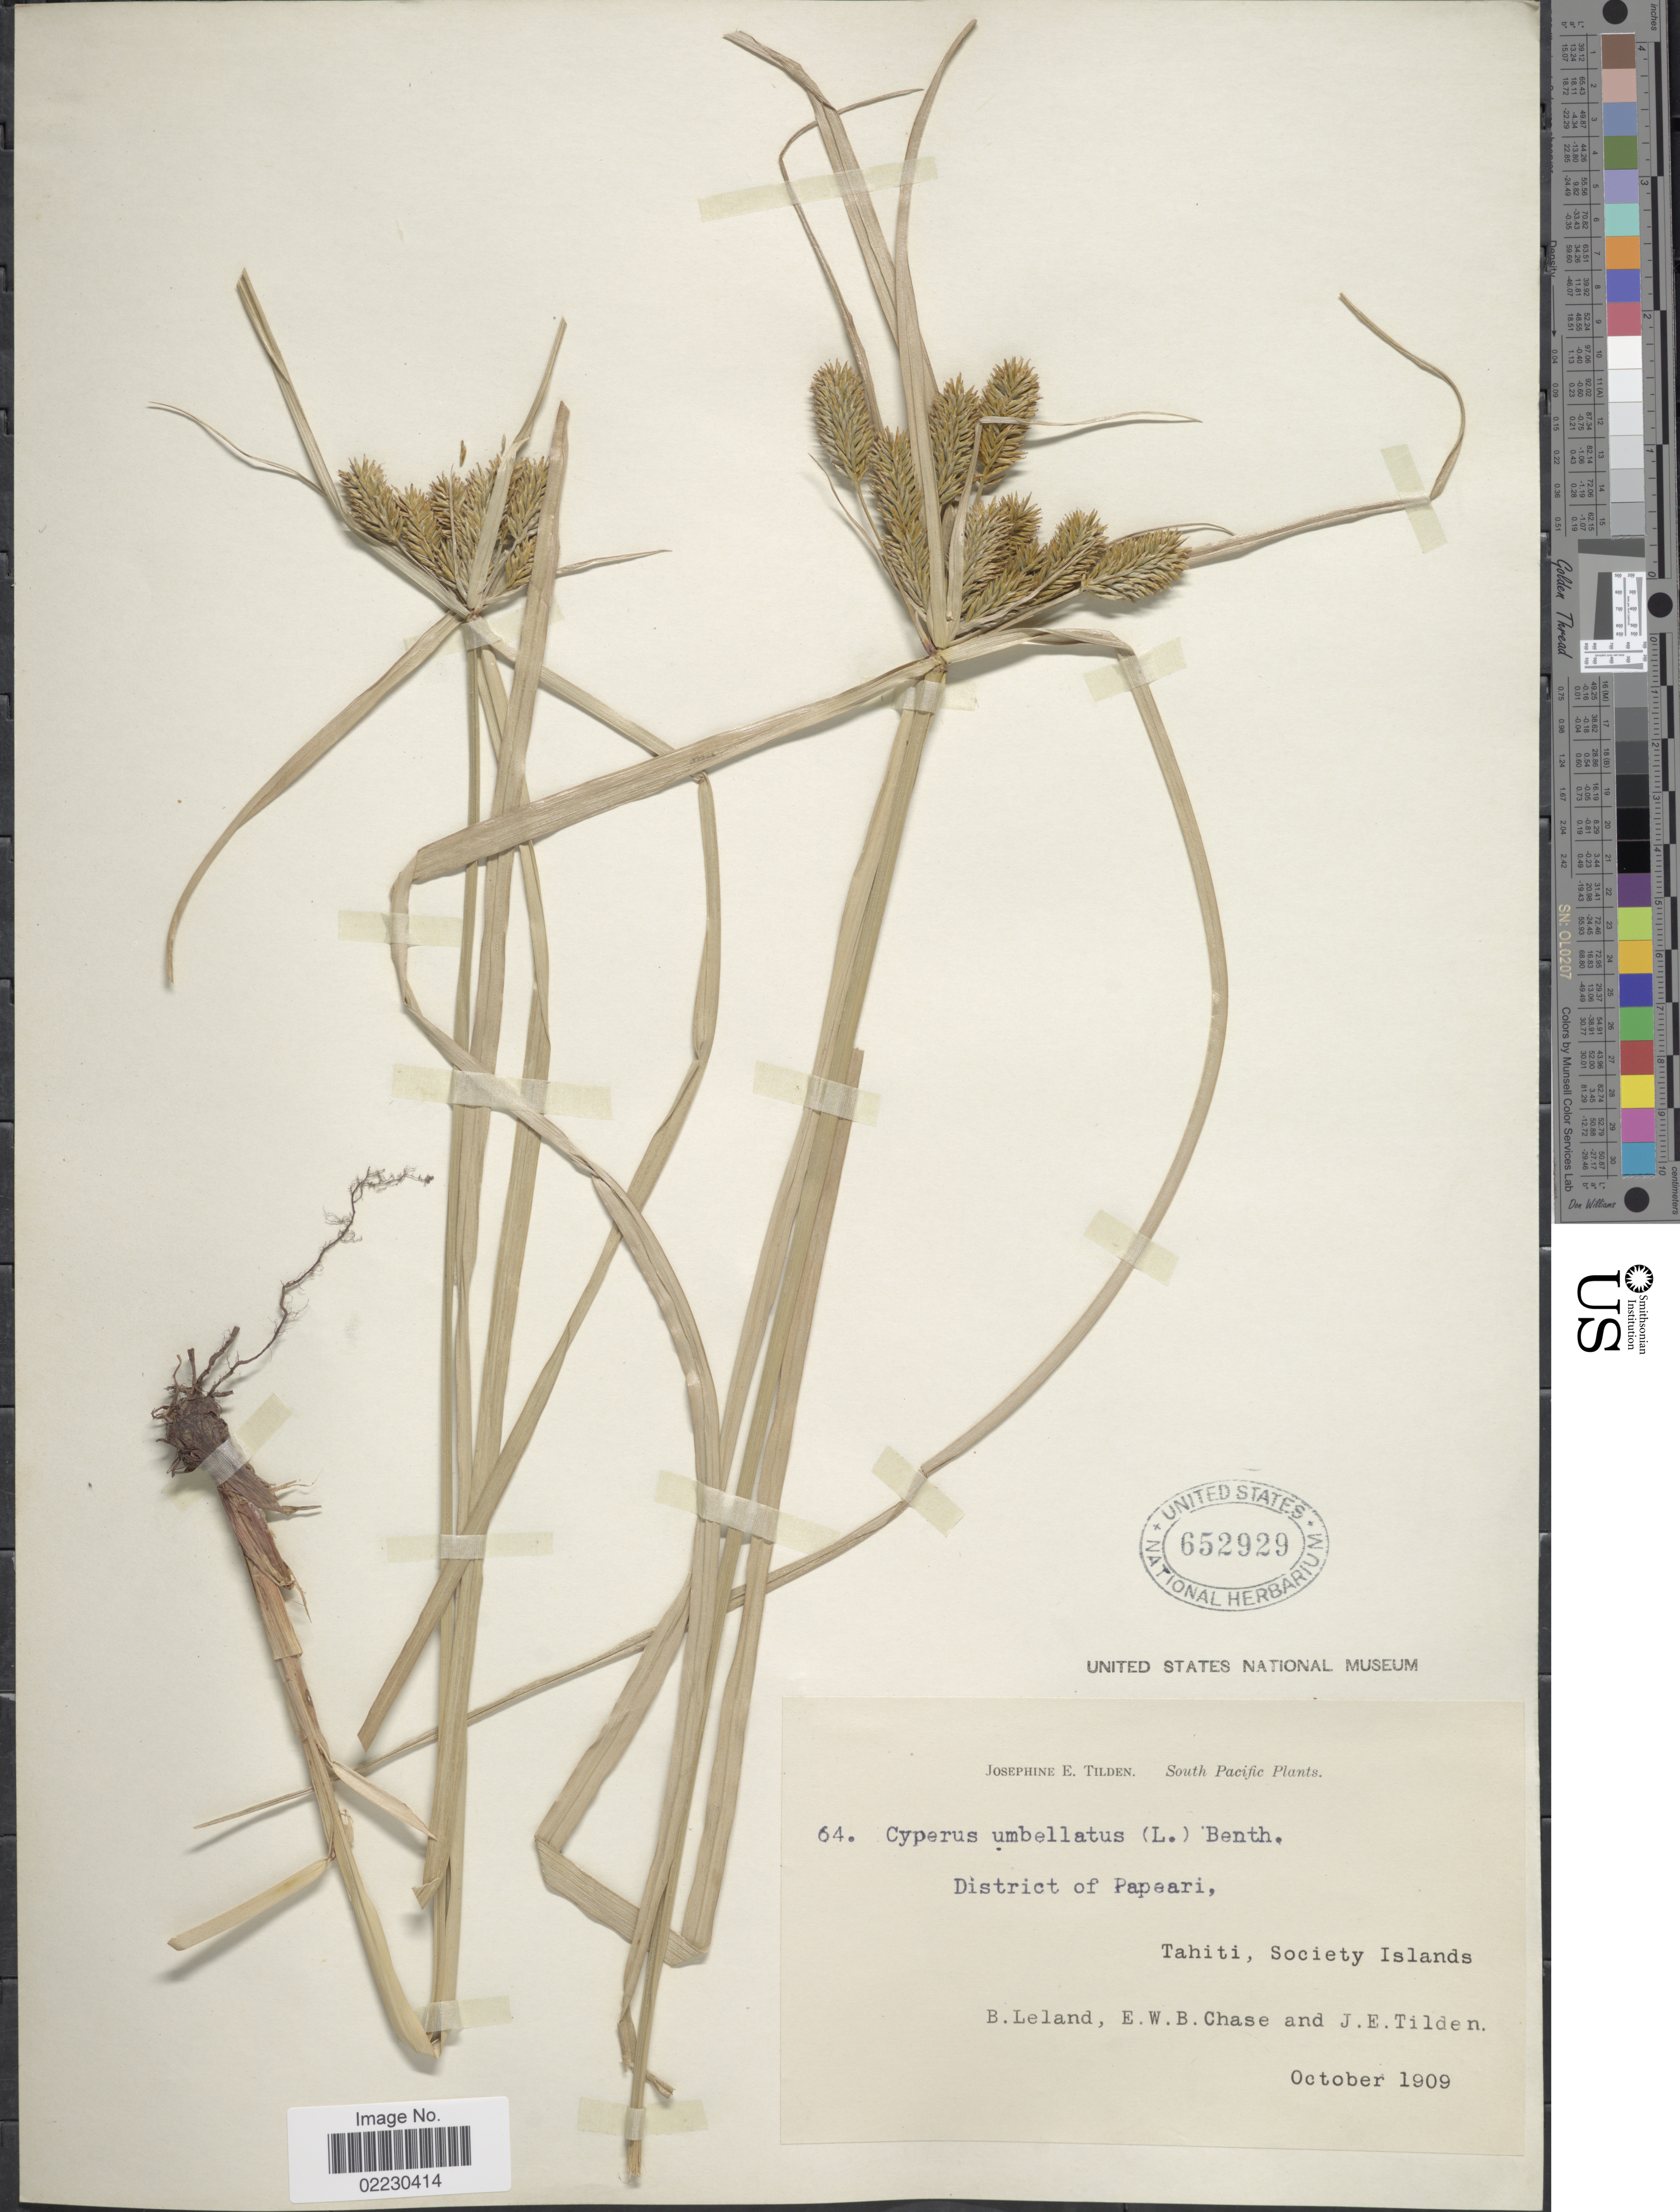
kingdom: Plantae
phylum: Tracheophyta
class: Liliopsida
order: Poales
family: Cyperaceae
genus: Cyperus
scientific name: Cyperus cyperinus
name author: (Retz.) Valck. Sur.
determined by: Strong, Mark T., (BOT), Smithsonian Institution - National Museum of Natural History (UNITED STATES)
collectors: B. Leland, E. W. Chase & J. E. Tilden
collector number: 64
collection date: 1909-10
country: French Polynesia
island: Tahiti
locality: District of Papeari, Tahiti, Society Island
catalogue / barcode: US 652929